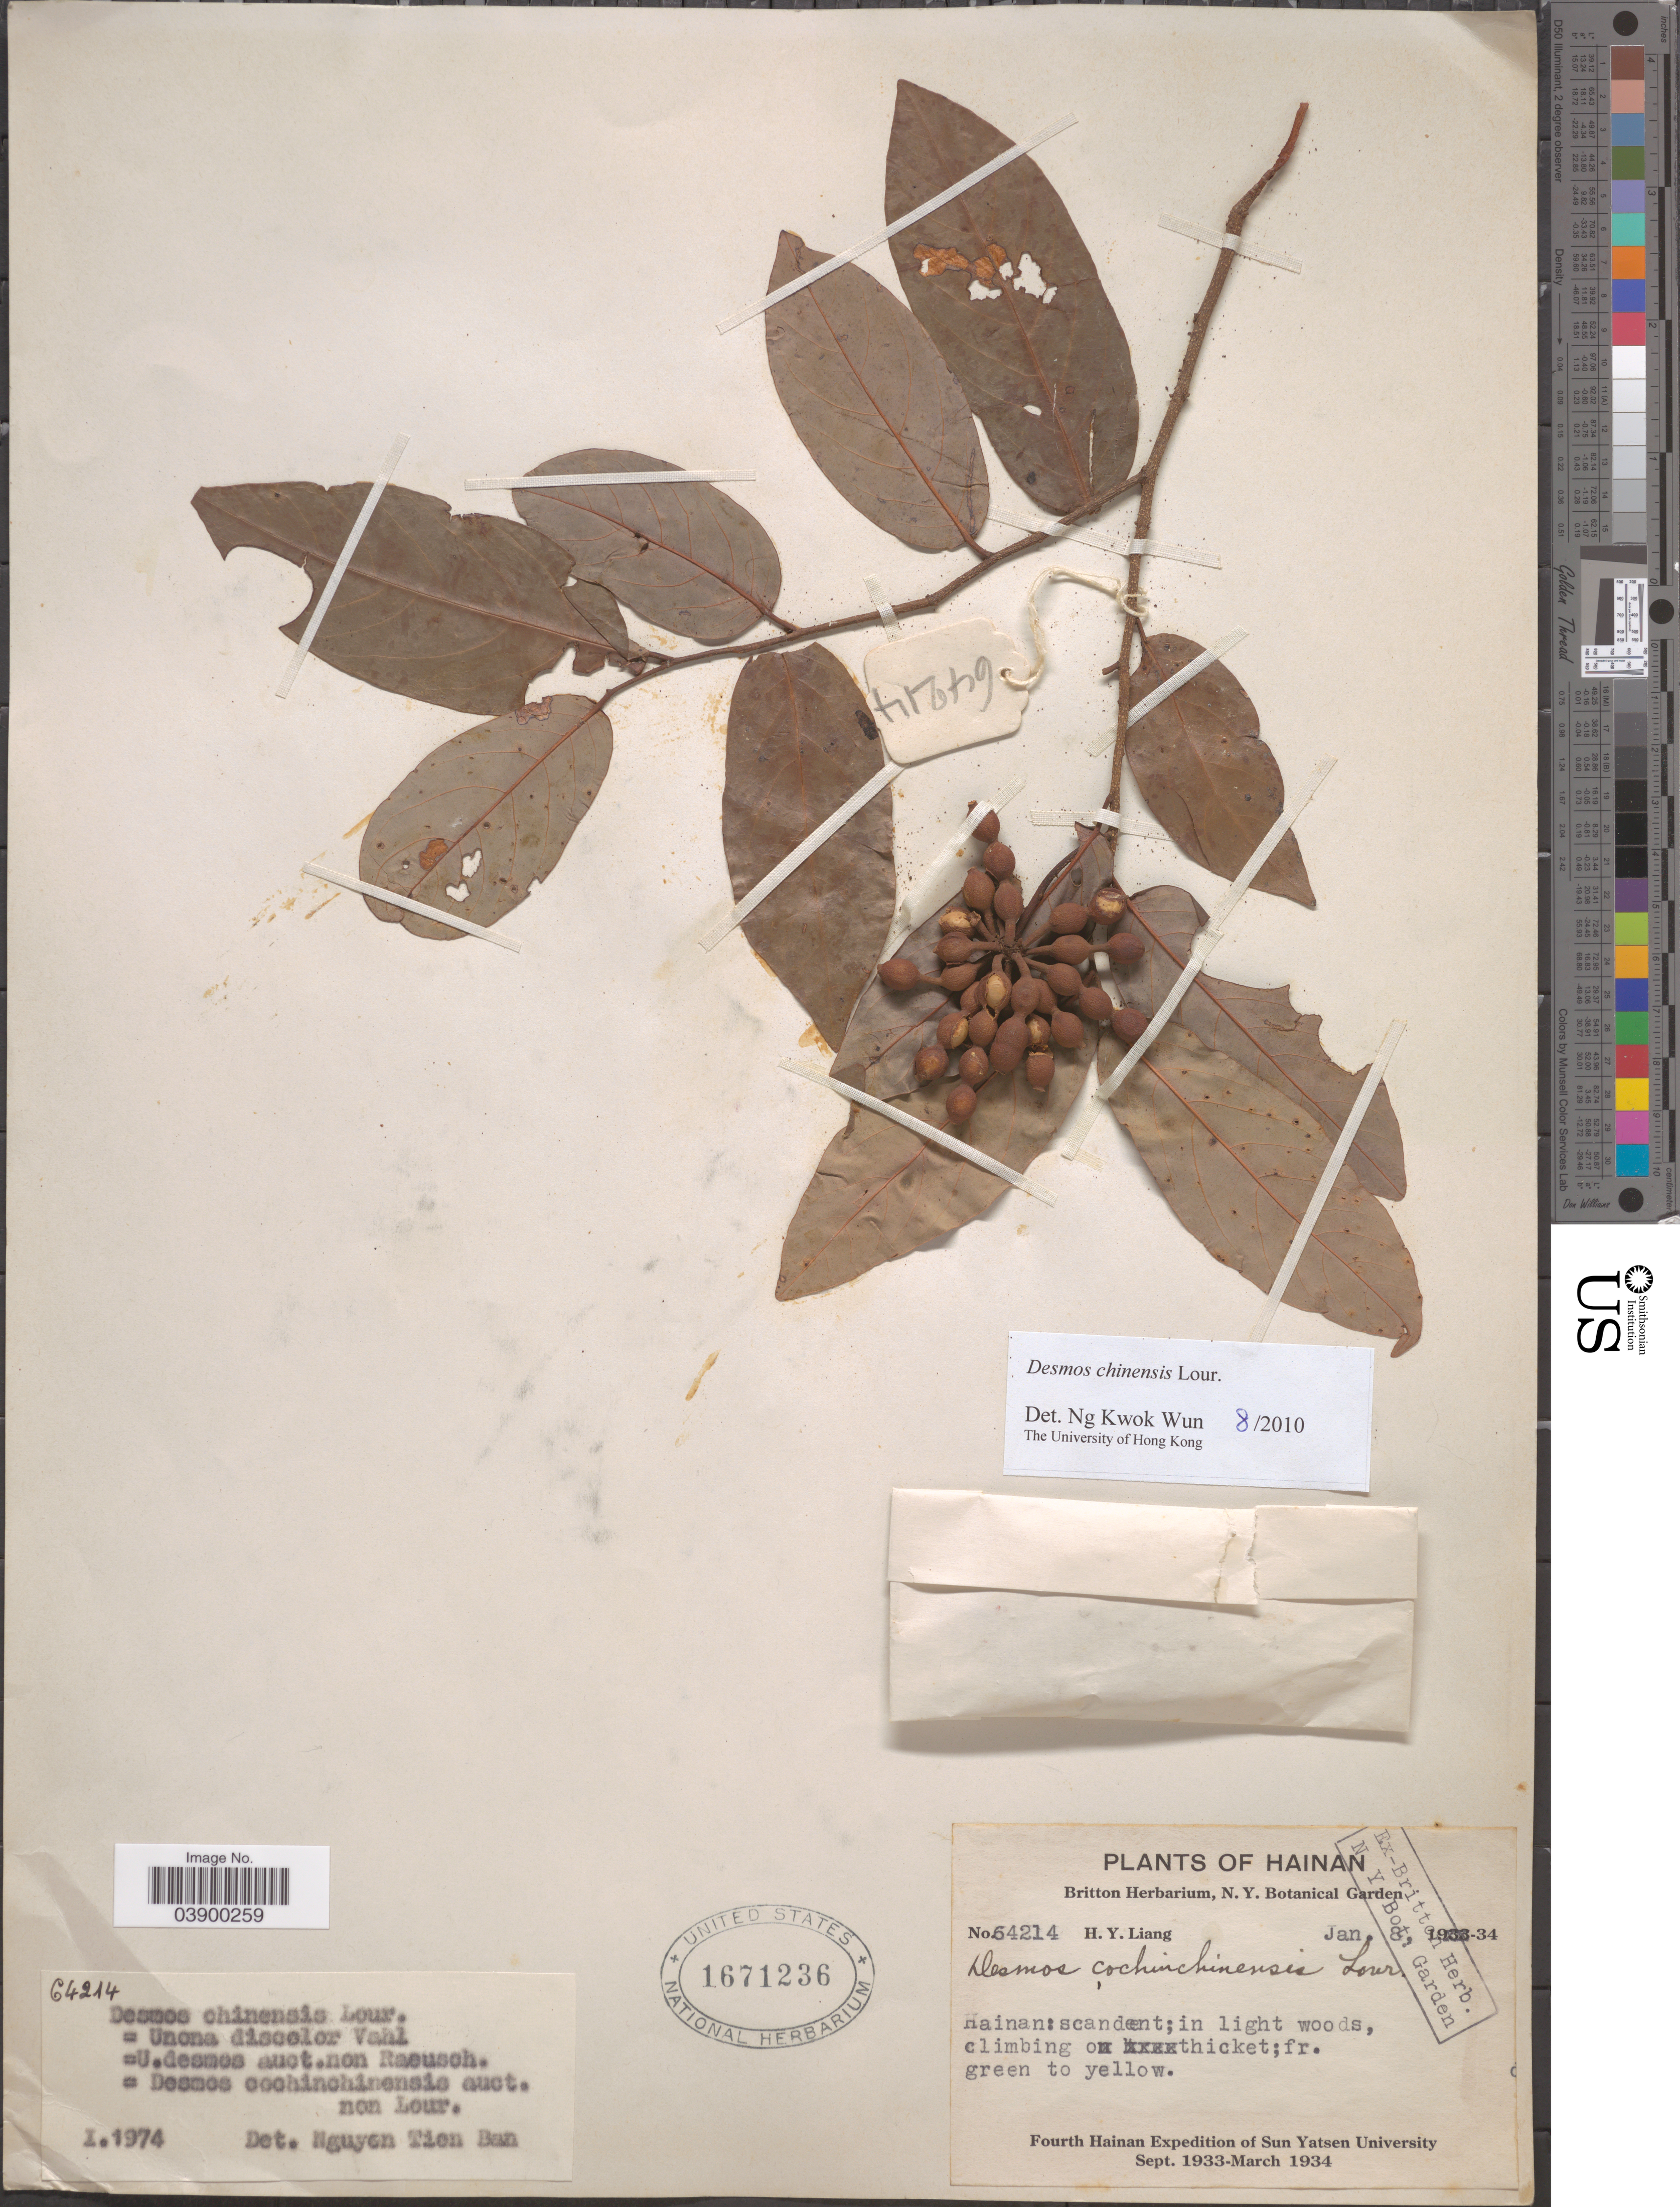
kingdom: Plantae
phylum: Tracheophyta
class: Magnoliopsida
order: Magnoliales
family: Annonaceae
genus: Desmos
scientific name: Desmos chinensis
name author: Lour.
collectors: H. Y. Liang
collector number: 64214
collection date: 1934-01-08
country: China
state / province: Hainan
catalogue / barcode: US 1671236